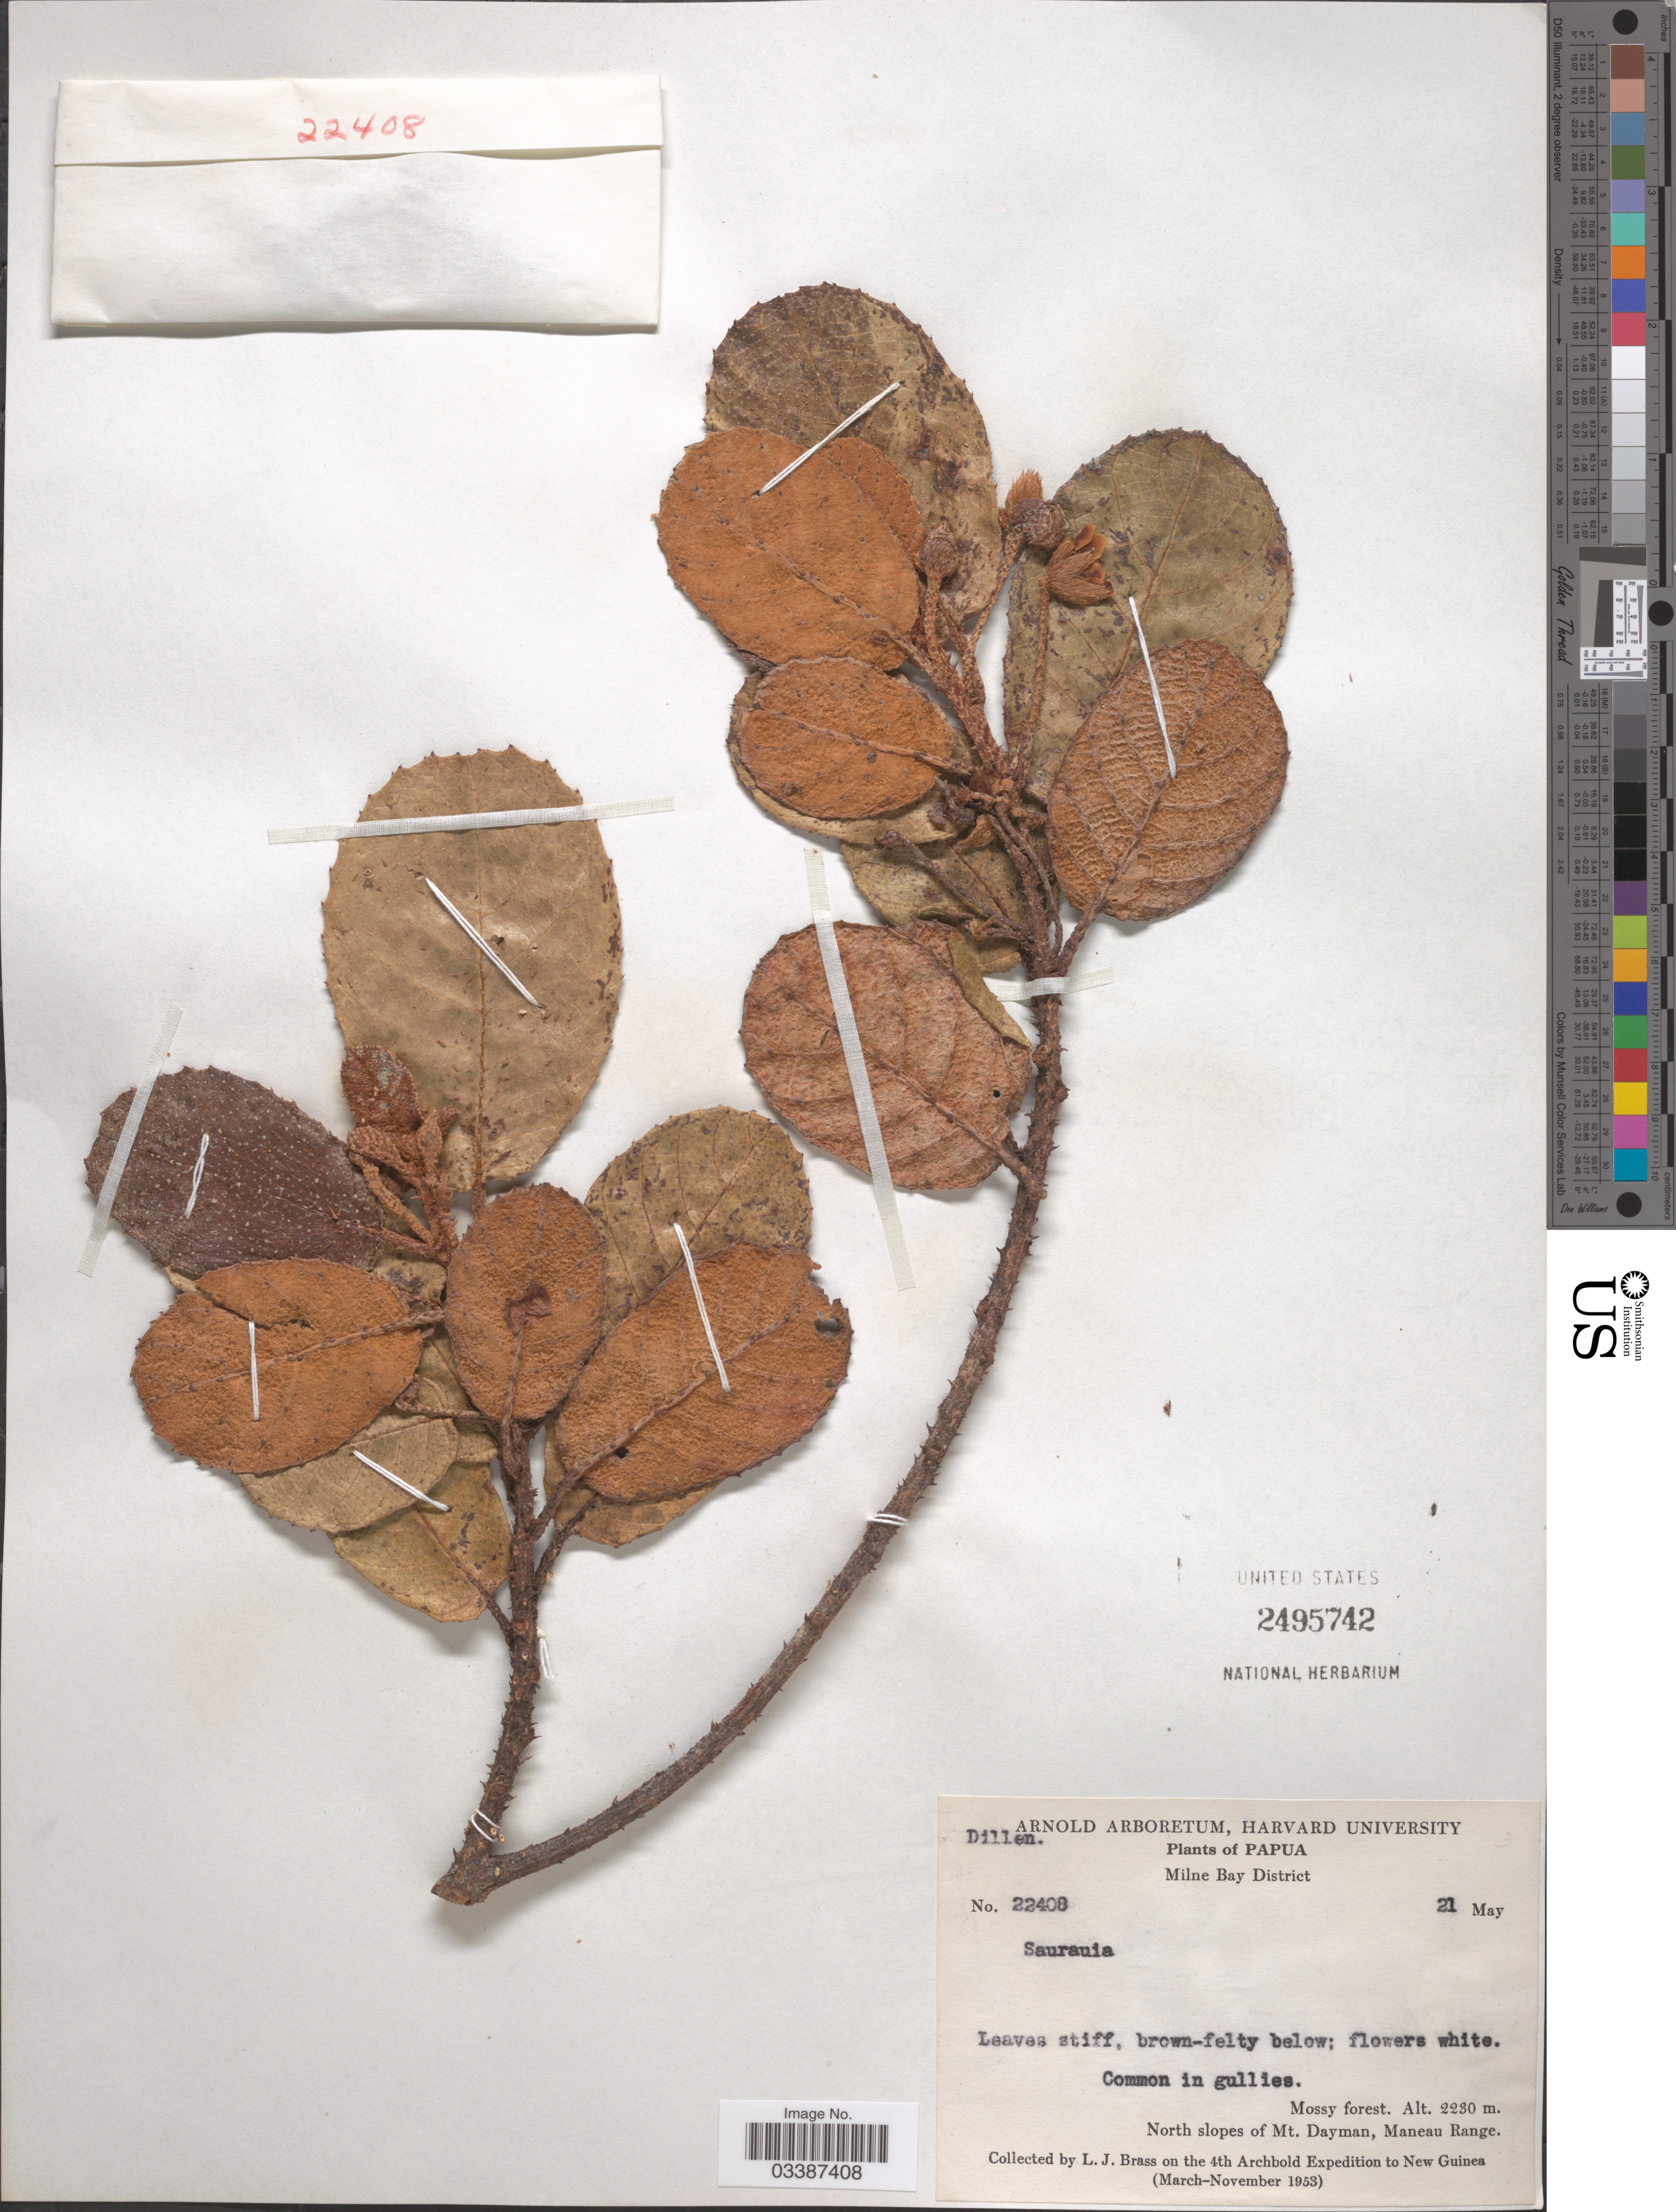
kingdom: Plantae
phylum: Tracheophyta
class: Magnoliopsida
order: Ericales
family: Actinidiaceae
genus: Saurauia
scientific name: Saurauia sp.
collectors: L. J. Brass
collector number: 22408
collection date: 1953-05-21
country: Papua New Guinea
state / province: Milne Bay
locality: Papua. Milne Bay District. North slopes of Mt. Dayman, Maneau Range. New Guinea.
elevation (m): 2230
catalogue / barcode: US 2495742